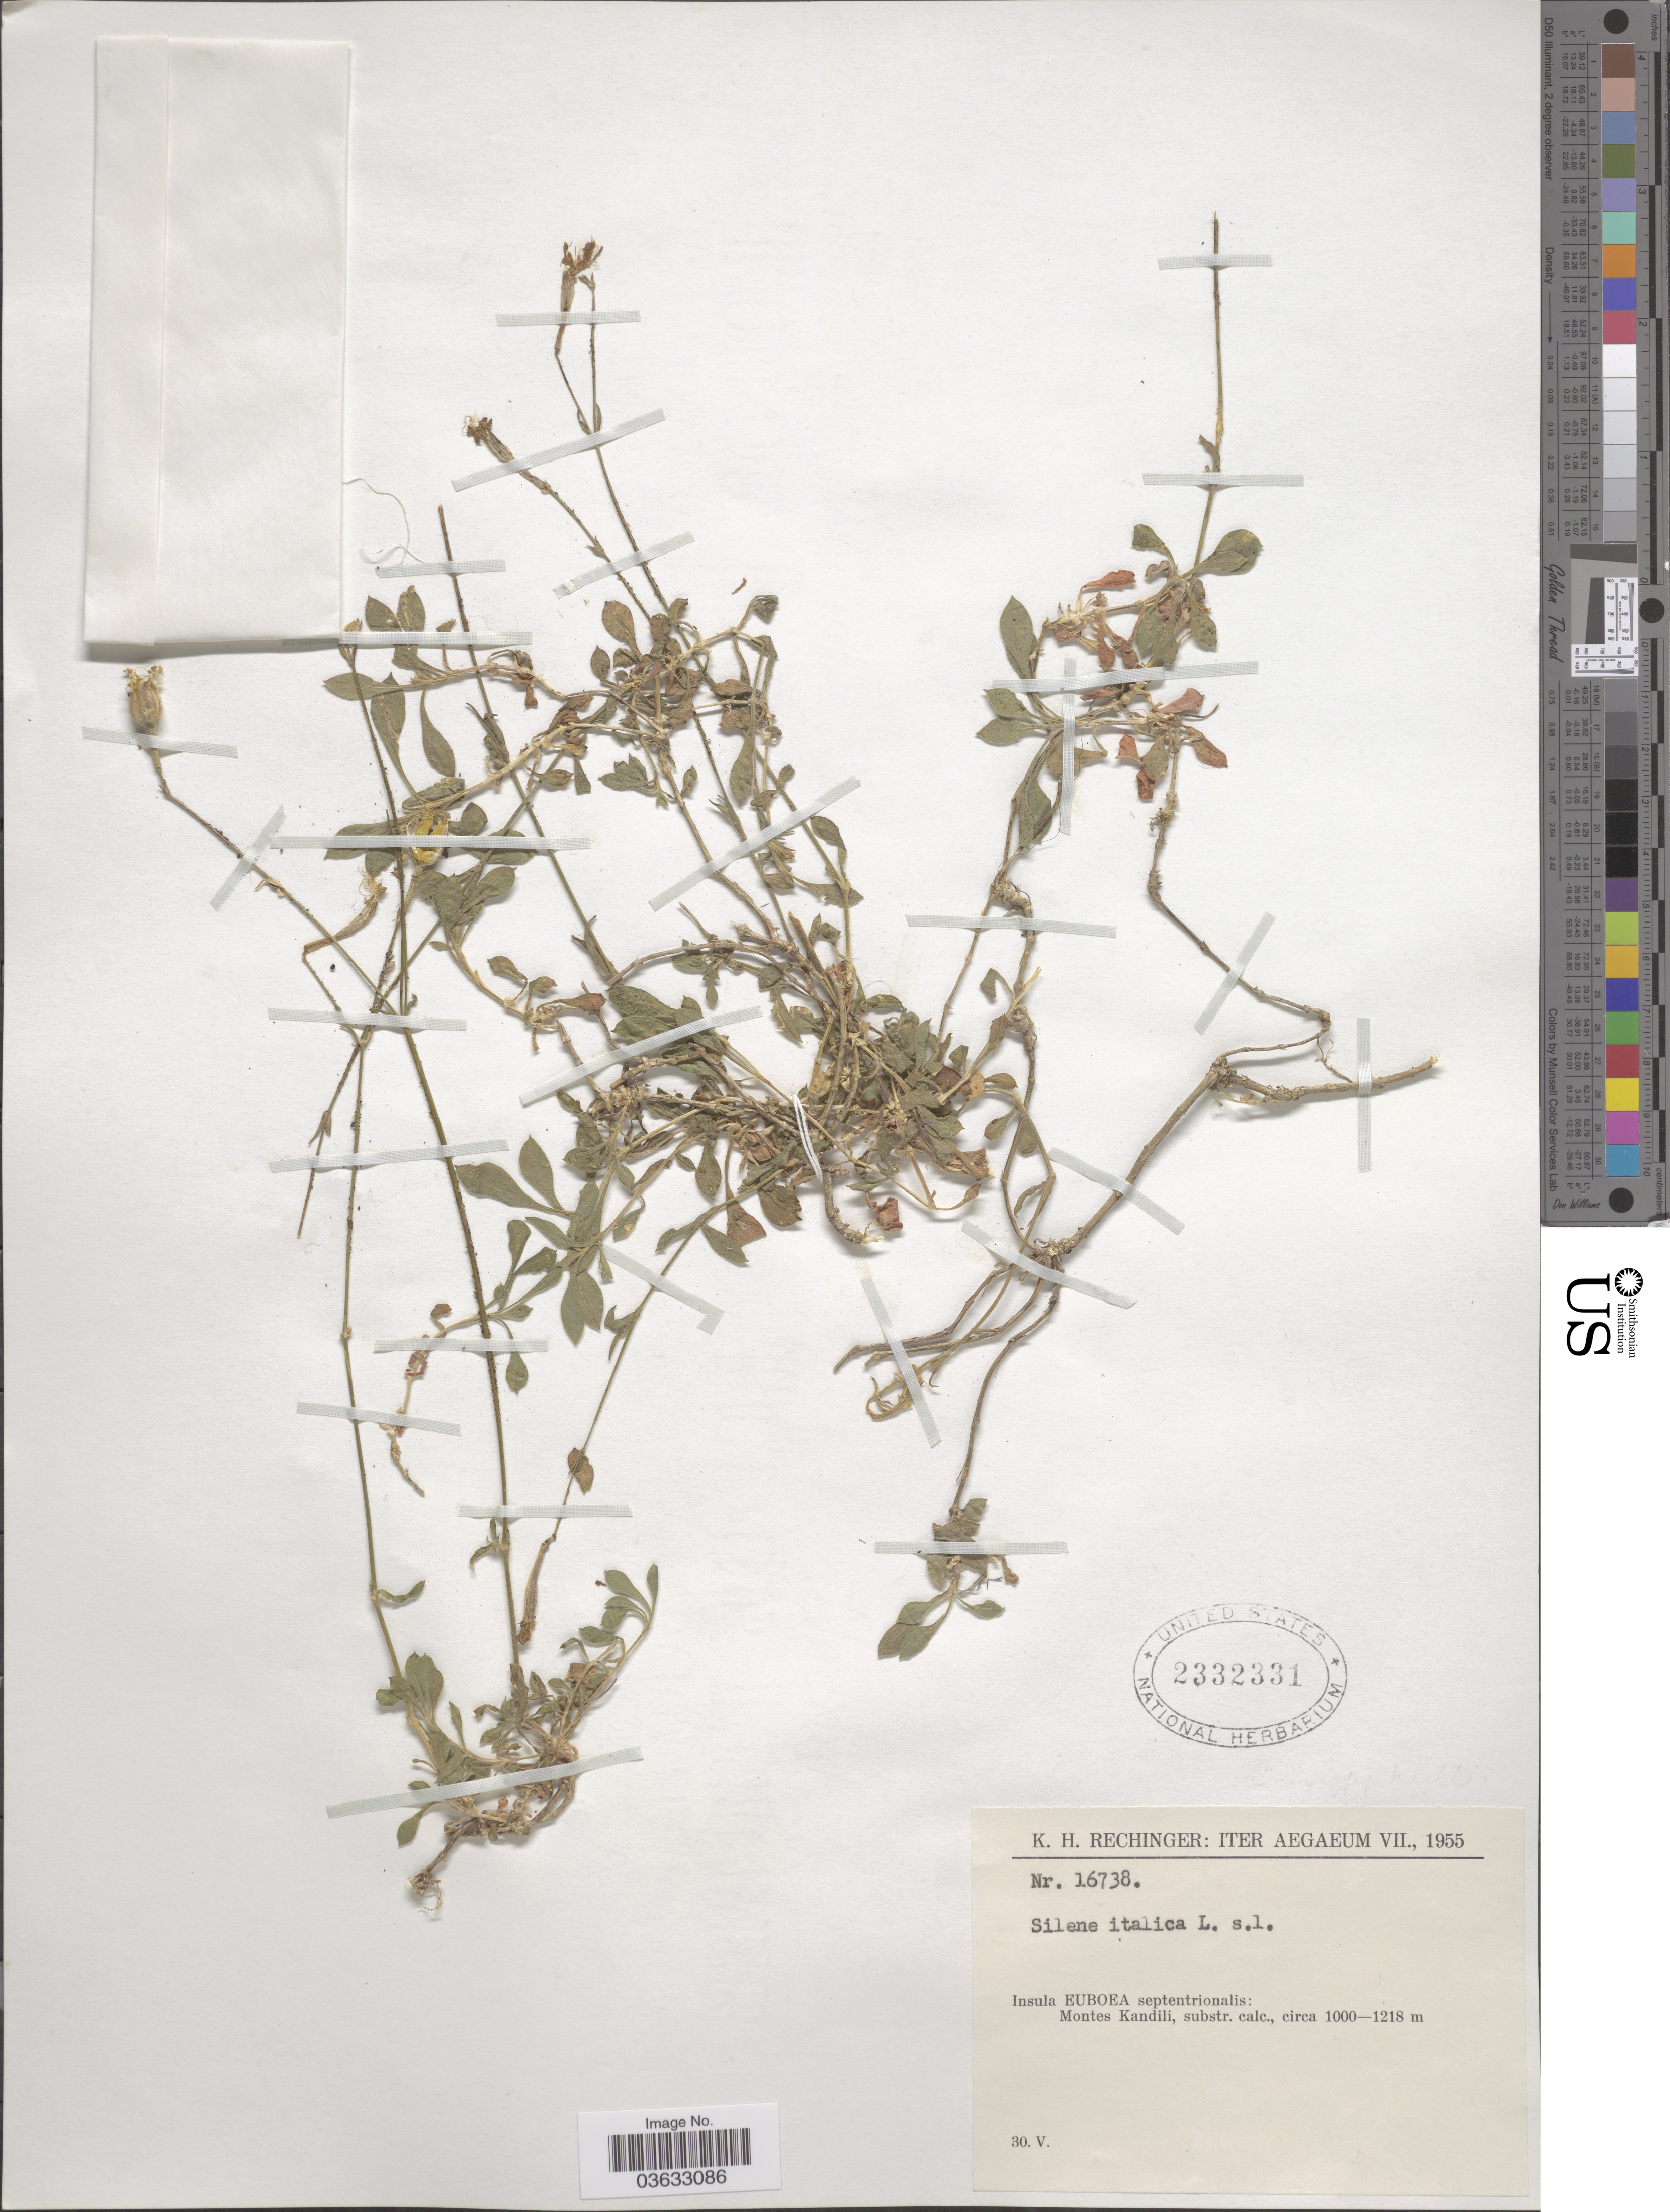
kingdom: Plantae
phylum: Tracheophyta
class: Magnoliopsida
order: Caryophyllales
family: Caryophyllaceae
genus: Silene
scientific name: Silene italica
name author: (L.) Pers.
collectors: K. H. Rechinger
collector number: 16738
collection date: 1955-05-30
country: Greece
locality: Iter Aegæum. Insula Euboea septentrionalis: Montes Kandili.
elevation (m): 1000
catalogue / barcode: US 2332331